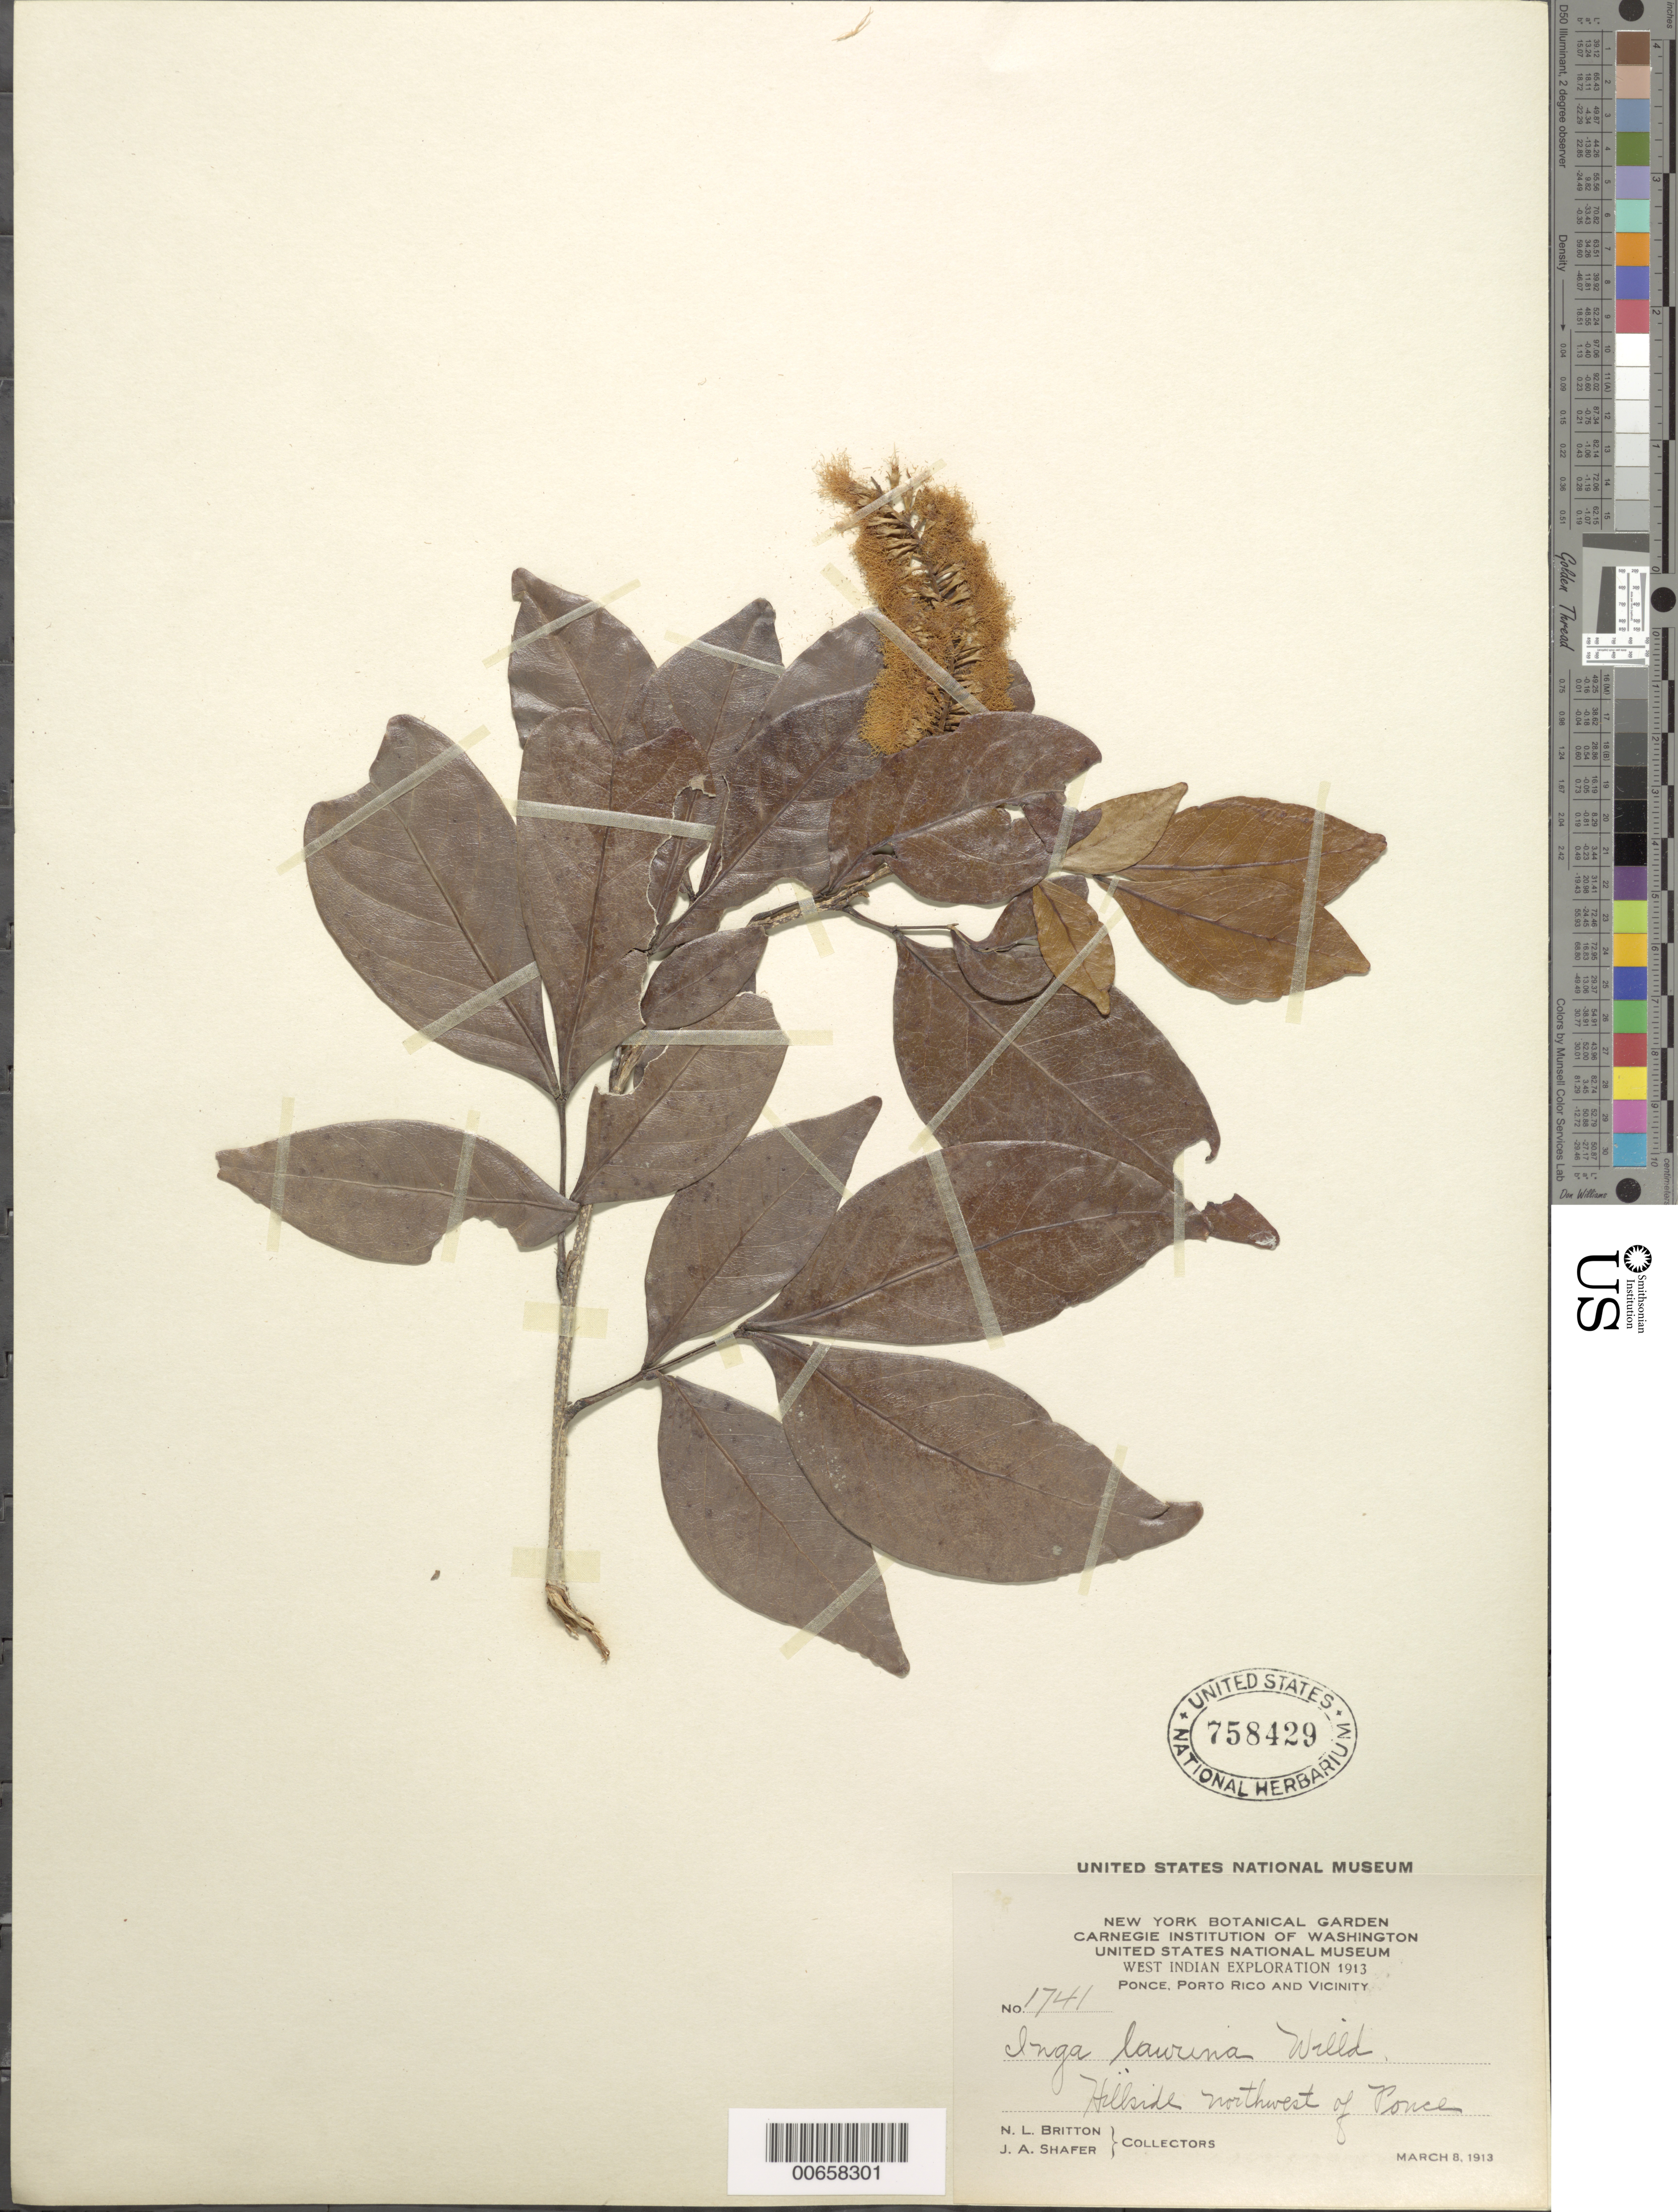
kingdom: Plantae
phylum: Tracheophyta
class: Magnoliopsida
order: Fabales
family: Fabaceae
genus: Inga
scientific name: Inga laurina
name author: (Sw.) Willd.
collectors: N. Britton & J. A. Shafer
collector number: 1741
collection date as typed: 08 Mar 1913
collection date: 1913-03-08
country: Puerto Rico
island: Greater Antilles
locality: Ponce, NW of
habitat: Hillside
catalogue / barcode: US 758429